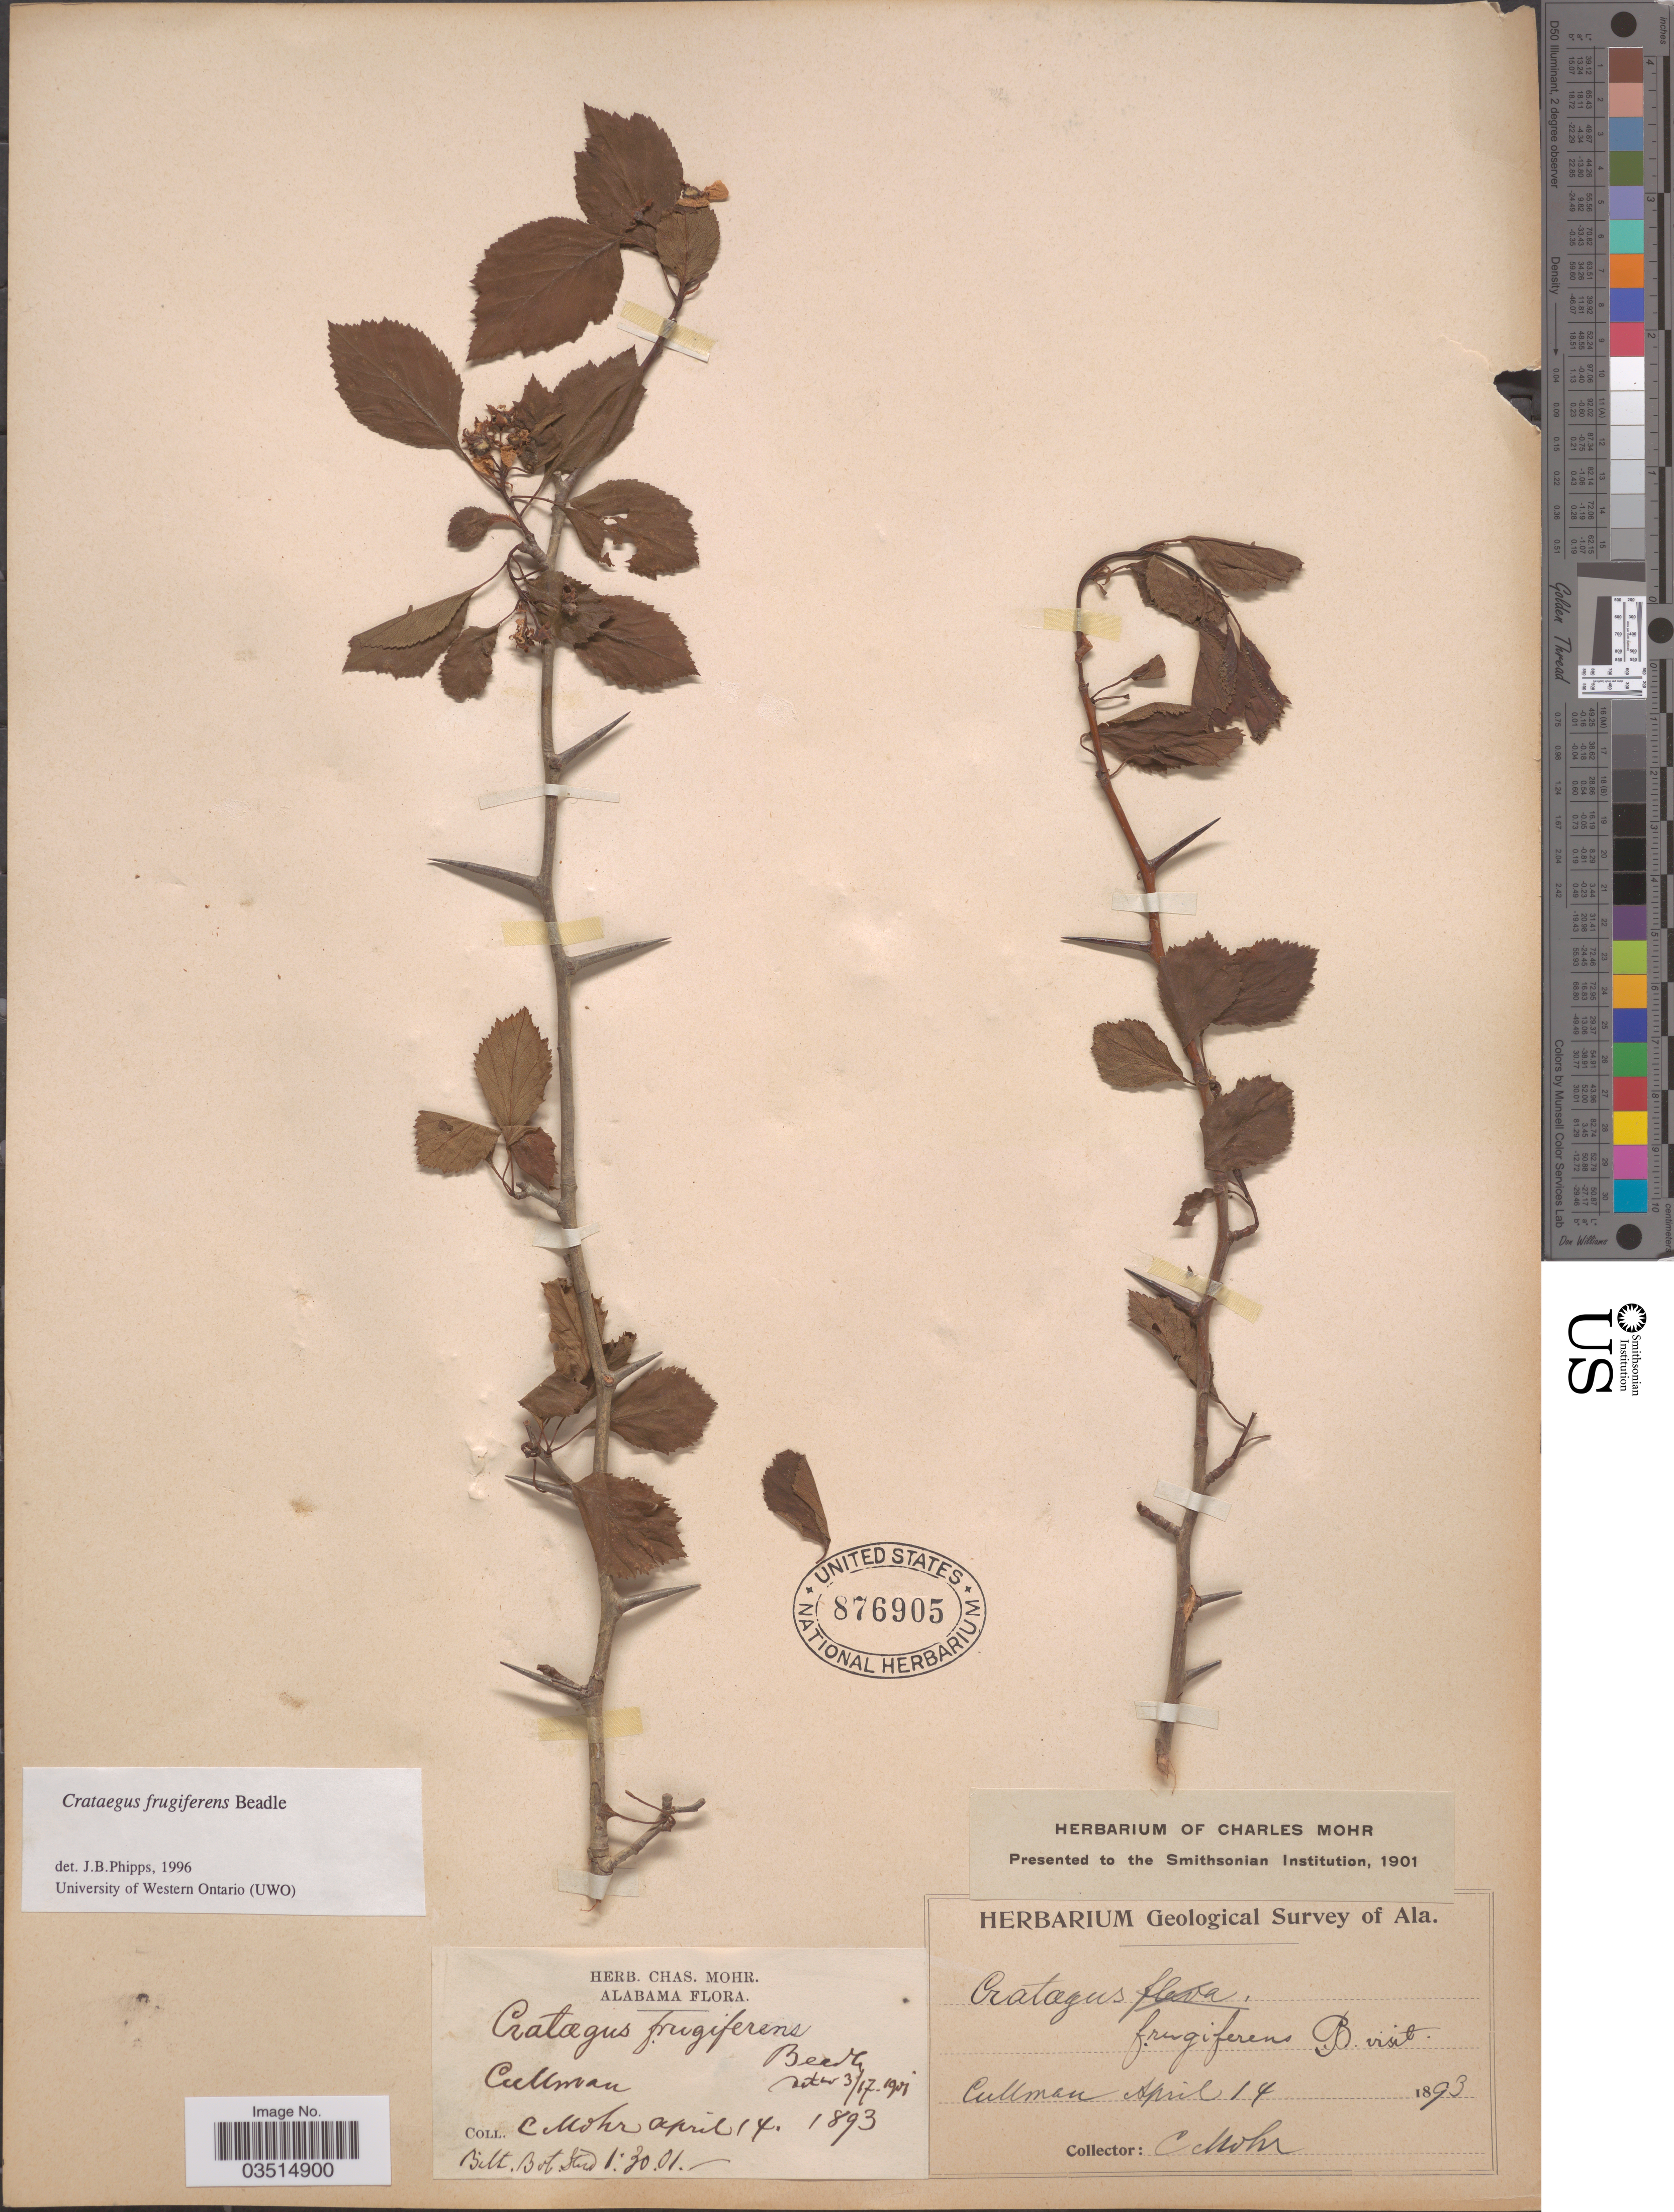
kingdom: Plantae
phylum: Tracheophyta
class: Magnoliopsida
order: Rosales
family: Rosaceae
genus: Crataegus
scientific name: Crataegus frugiferens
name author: Beadle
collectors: Mohr, C. T. (herbarium)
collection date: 1893-04-14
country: United States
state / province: Alabama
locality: Cullman.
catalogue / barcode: US 876905